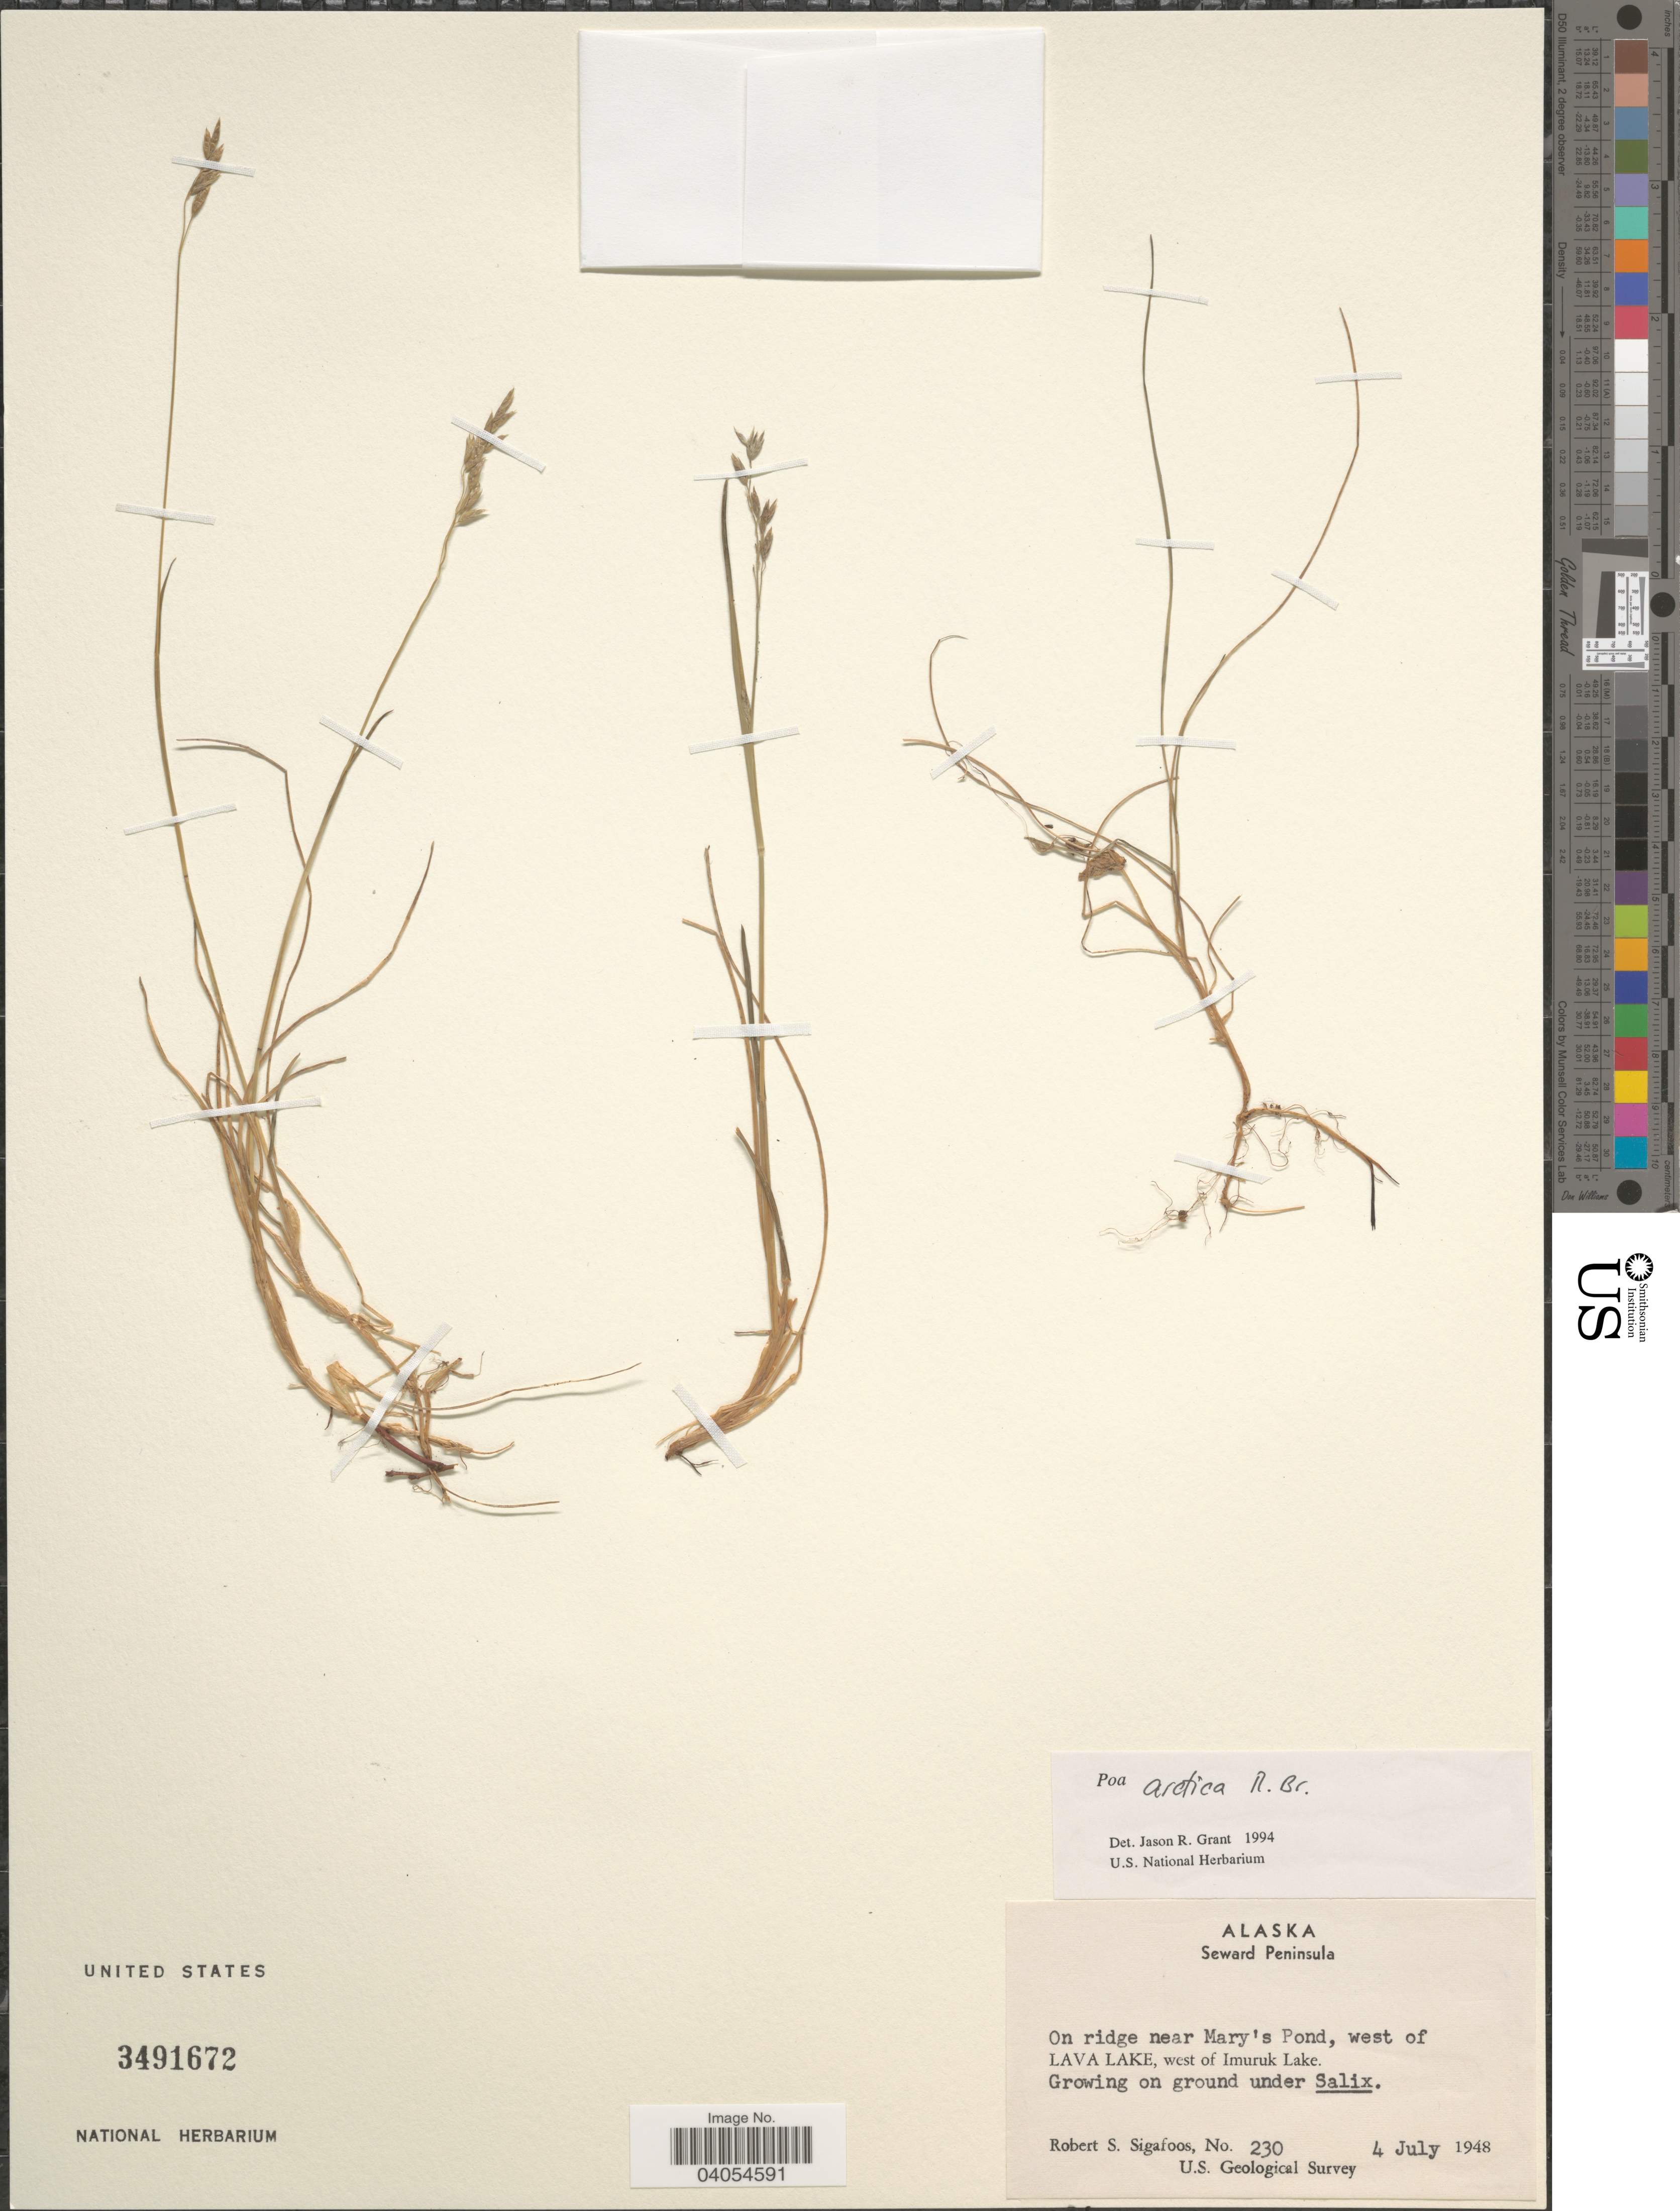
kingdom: Plantae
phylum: Tracheophyta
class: Liliopsida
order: Poales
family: Poaceae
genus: Poa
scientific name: Poa arctica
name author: R. Br.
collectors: R. Sigafoos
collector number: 230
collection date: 1948-07-04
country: United States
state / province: Alaska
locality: Seward Peninsula. On ridge near Mary's Pond, west of Lava Lake, west of Imuruk Lake.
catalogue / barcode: US 3491672